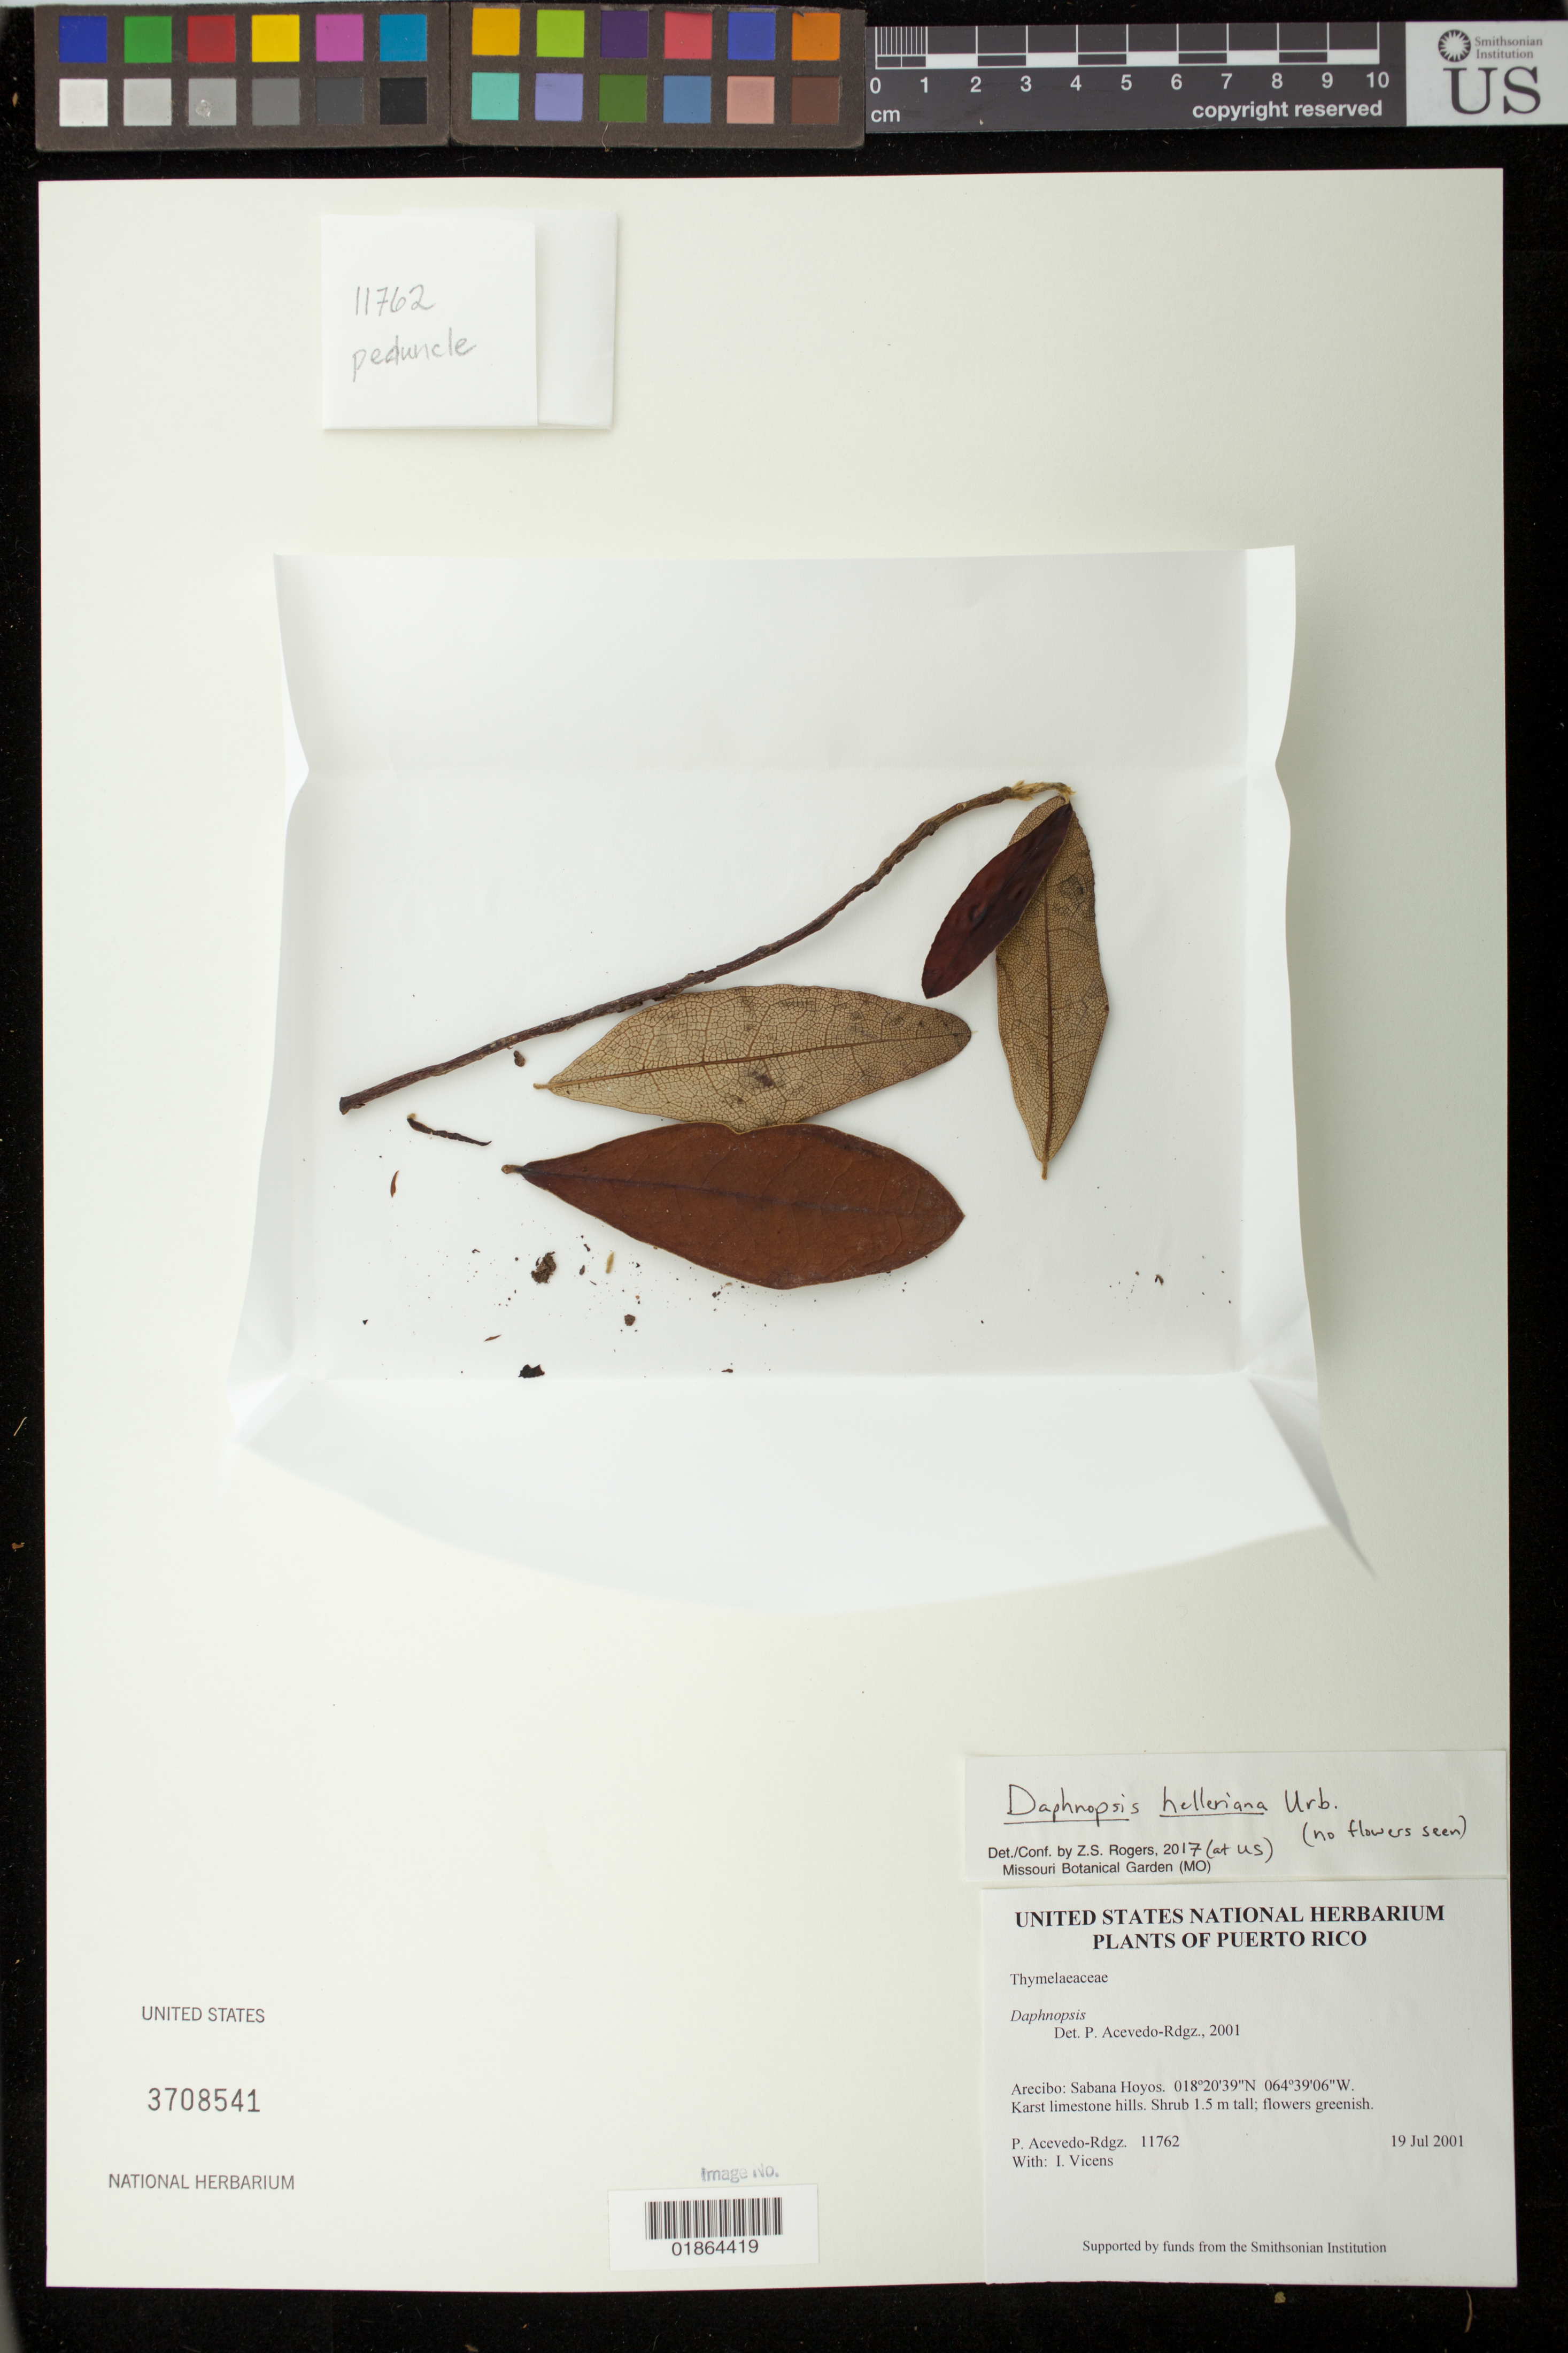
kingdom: Plantae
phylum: Tracheophyta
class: Magnoliopsida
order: Malvales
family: Thymelaeaceae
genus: Daphnopsis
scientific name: Daphnopsis helleriana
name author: Urb.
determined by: Rogers, Z. S.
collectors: P. Acevedo-Rodr. & I. Vicens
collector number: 11762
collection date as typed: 19 Jul 2001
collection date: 2001-07-19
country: Puerto Rico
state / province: Arecibo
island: Puerto Rico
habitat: Karst limestone hills.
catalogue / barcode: US 3708541